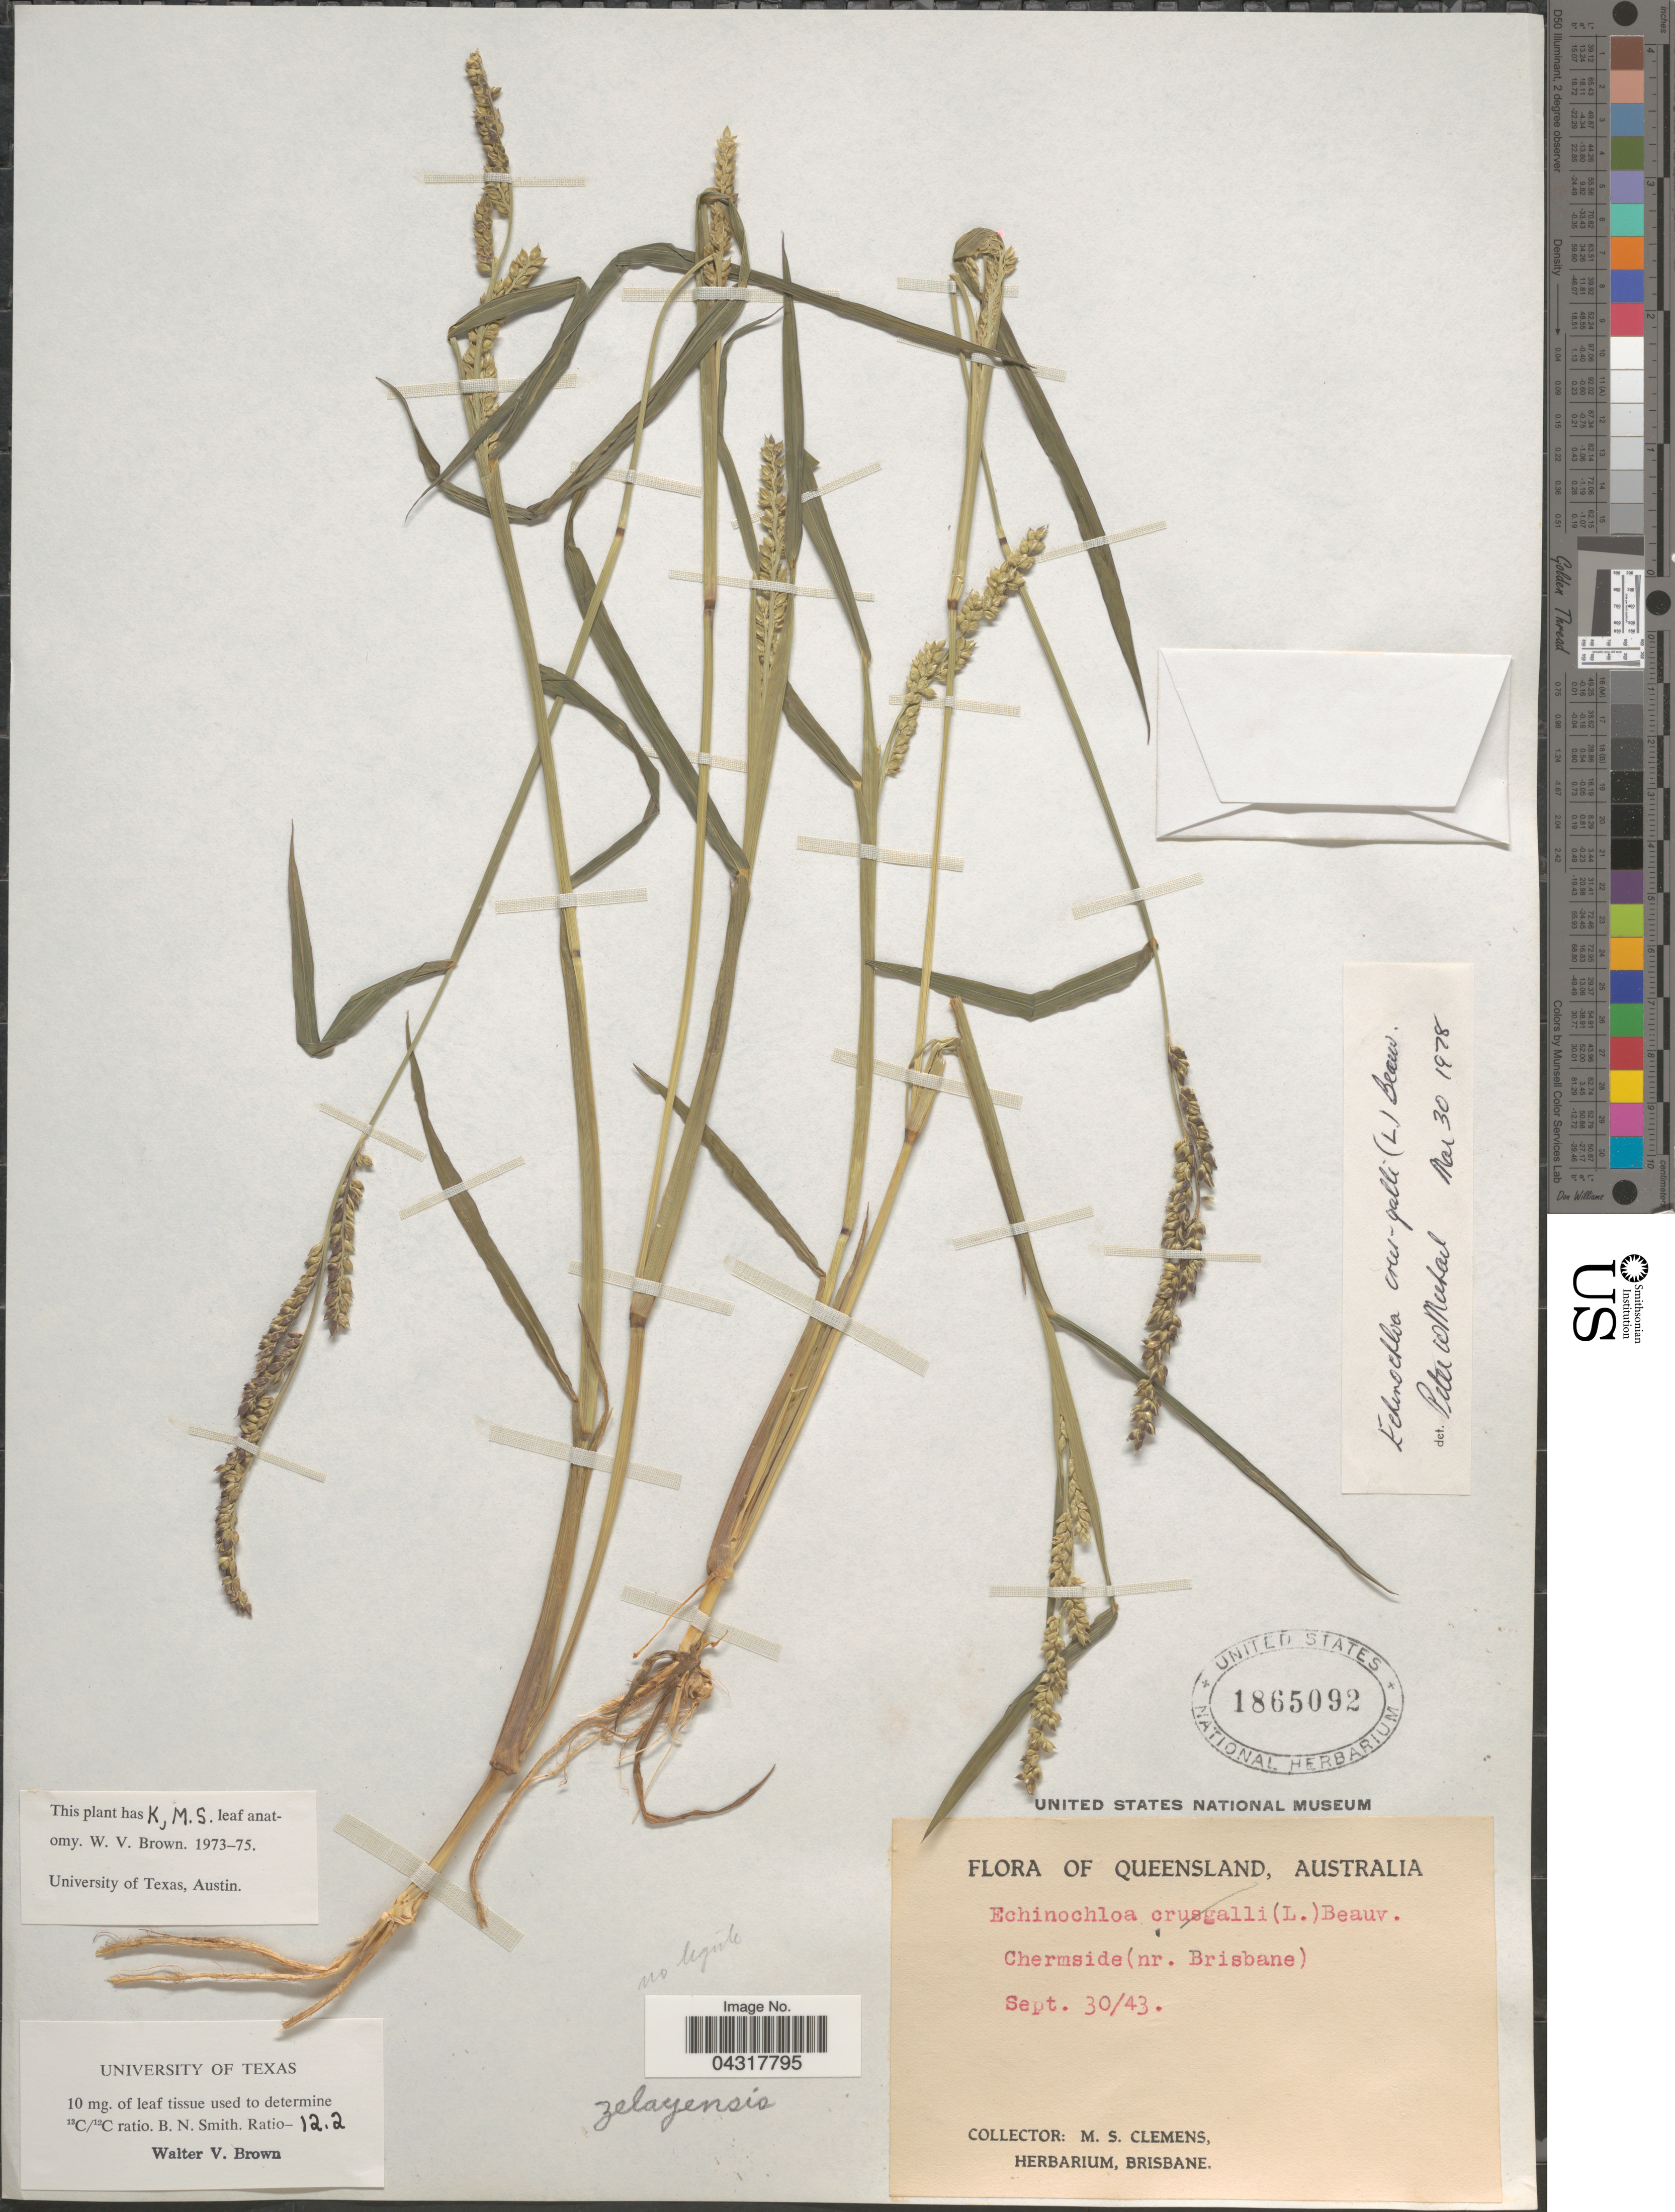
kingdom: Plantae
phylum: Tracheophyta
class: Liliopsida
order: Poales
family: Poaceae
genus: Echinochloa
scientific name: Echinochloa crus-galli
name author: (L.) P. Beauv.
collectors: M. S. Clemens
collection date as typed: Transcribed d/m/y: 30/9/43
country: Australia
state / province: Queensland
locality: Chermside (nr. Brisbane).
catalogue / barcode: US 1865092